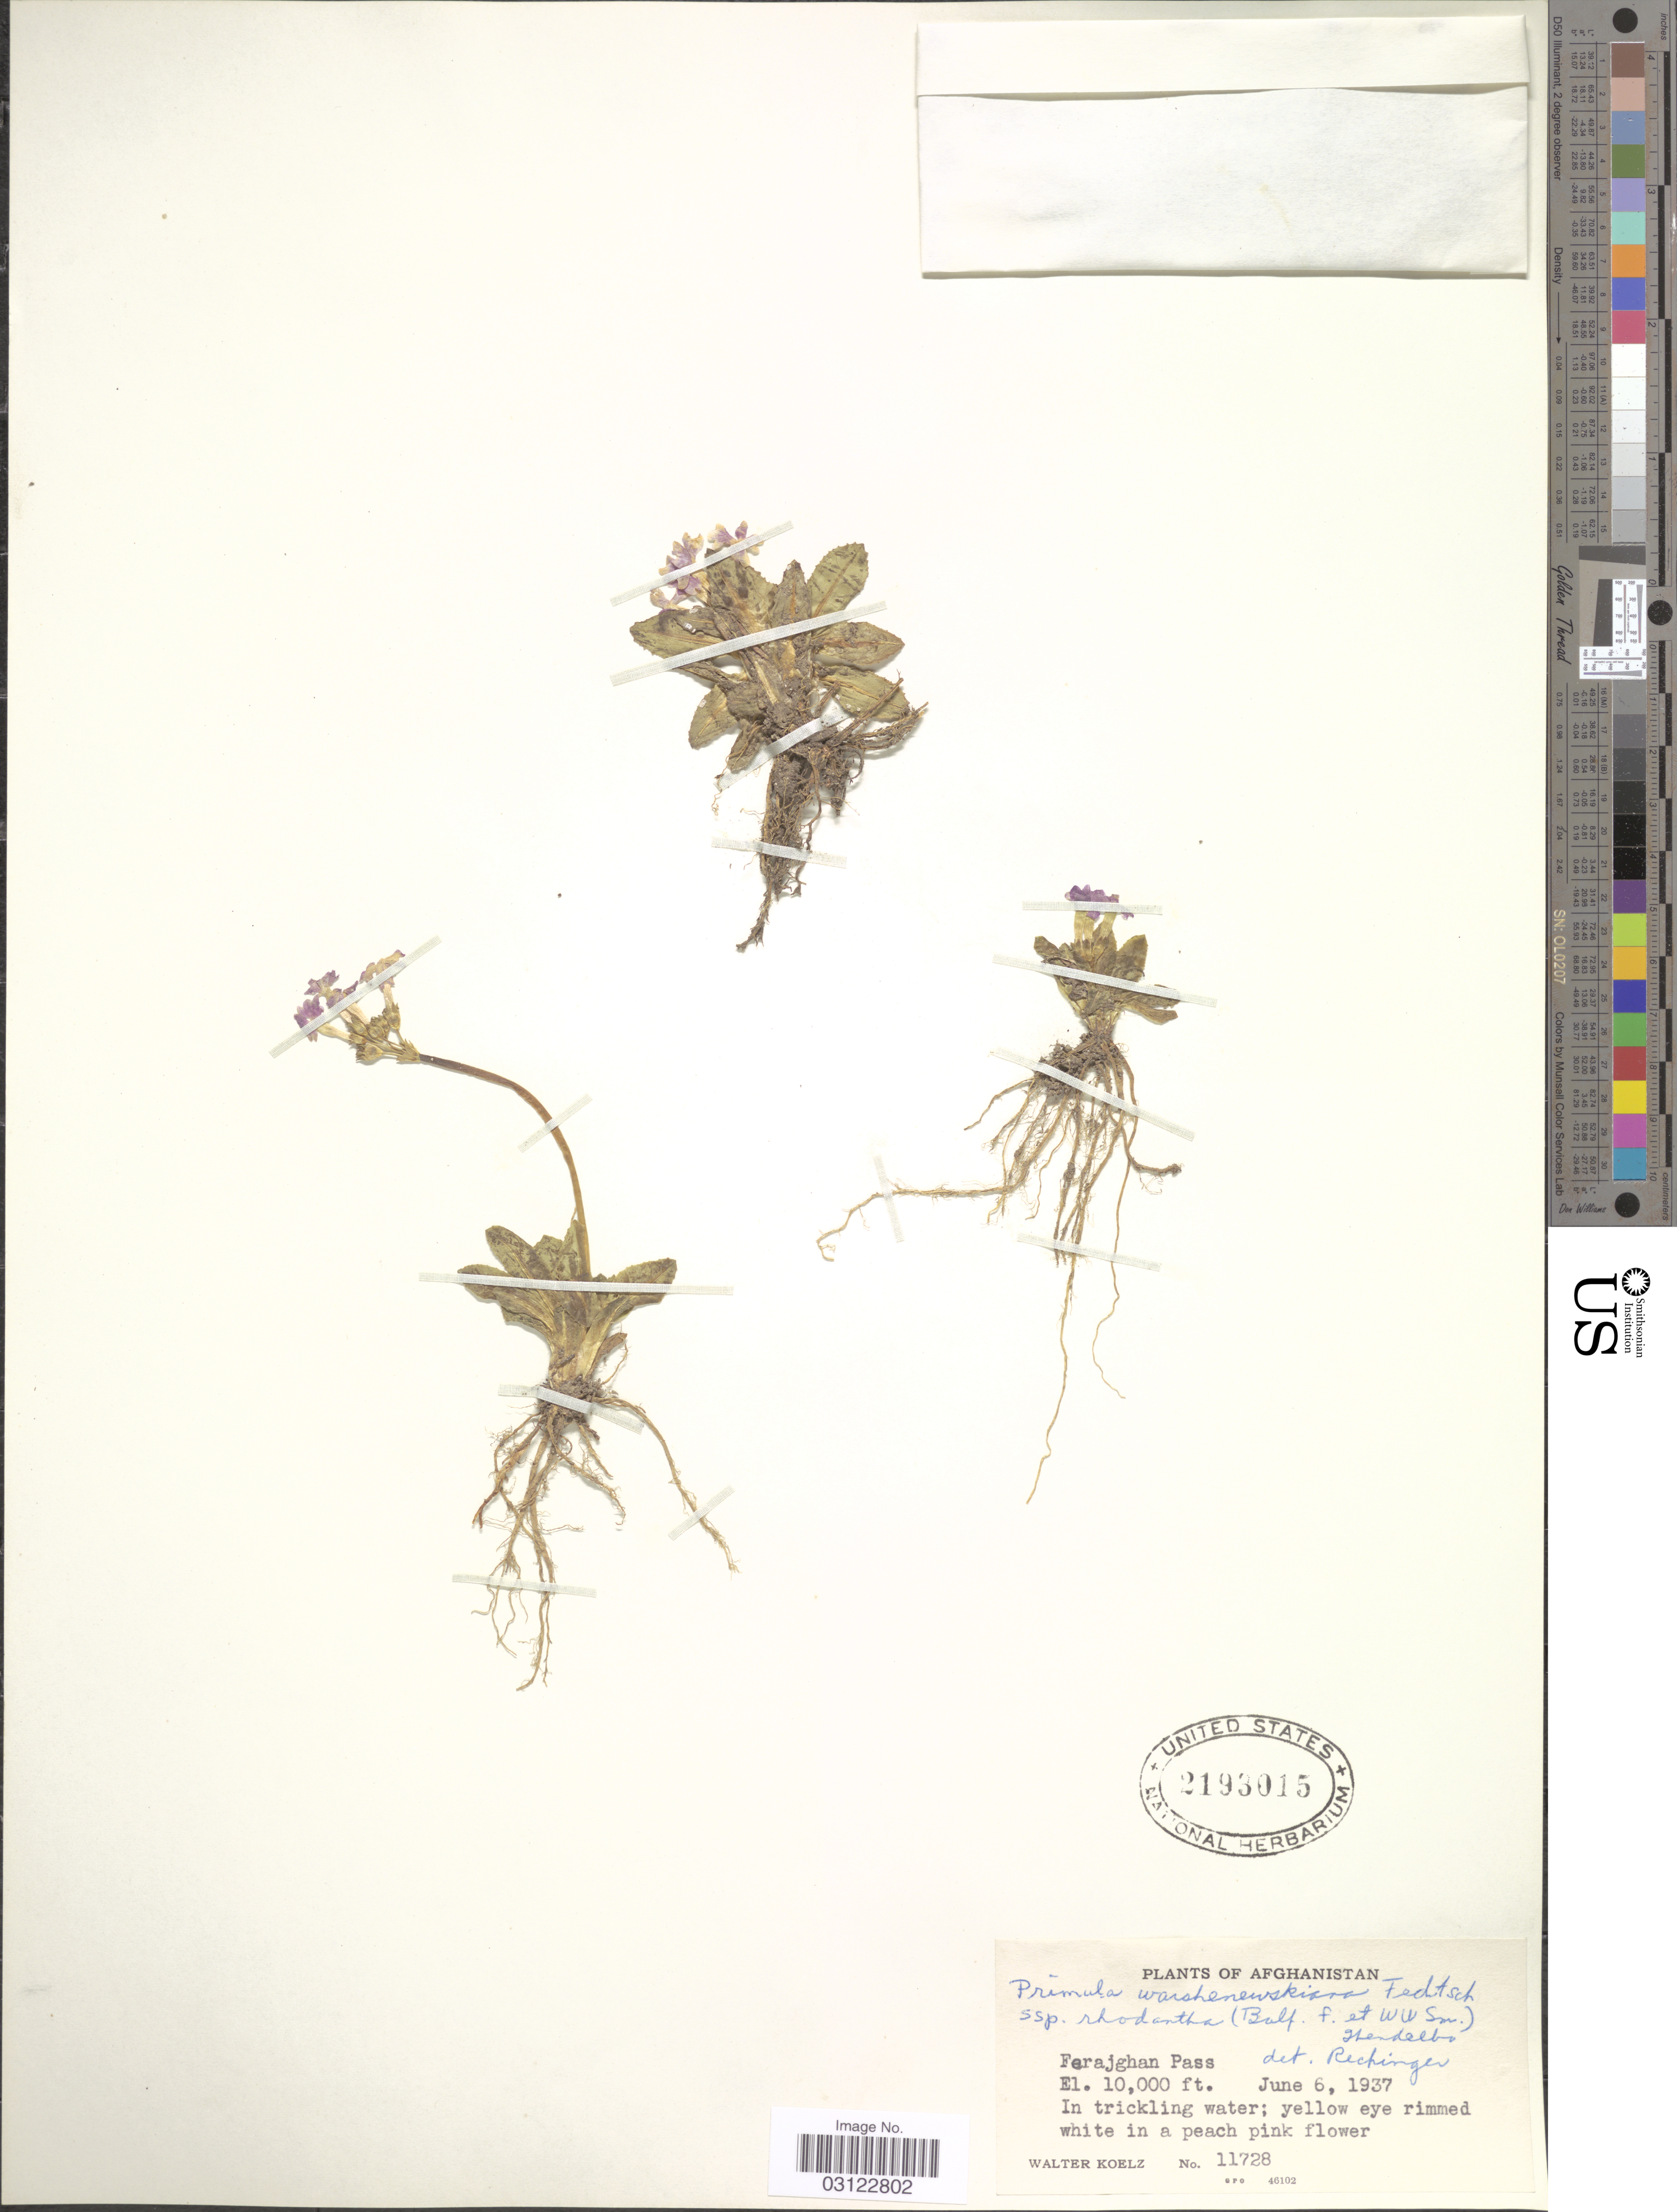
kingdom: Plantae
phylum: Tracheophyta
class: Magnoliopsida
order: Ericales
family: Primulaceae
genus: Primula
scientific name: Primula warshenewskiana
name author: B. Fedtsch.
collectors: W. N. Koelz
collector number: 11728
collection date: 1937-06-06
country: Afghanistan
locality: Ferajghan Pass.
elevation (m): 3048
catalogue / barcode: US 2193015